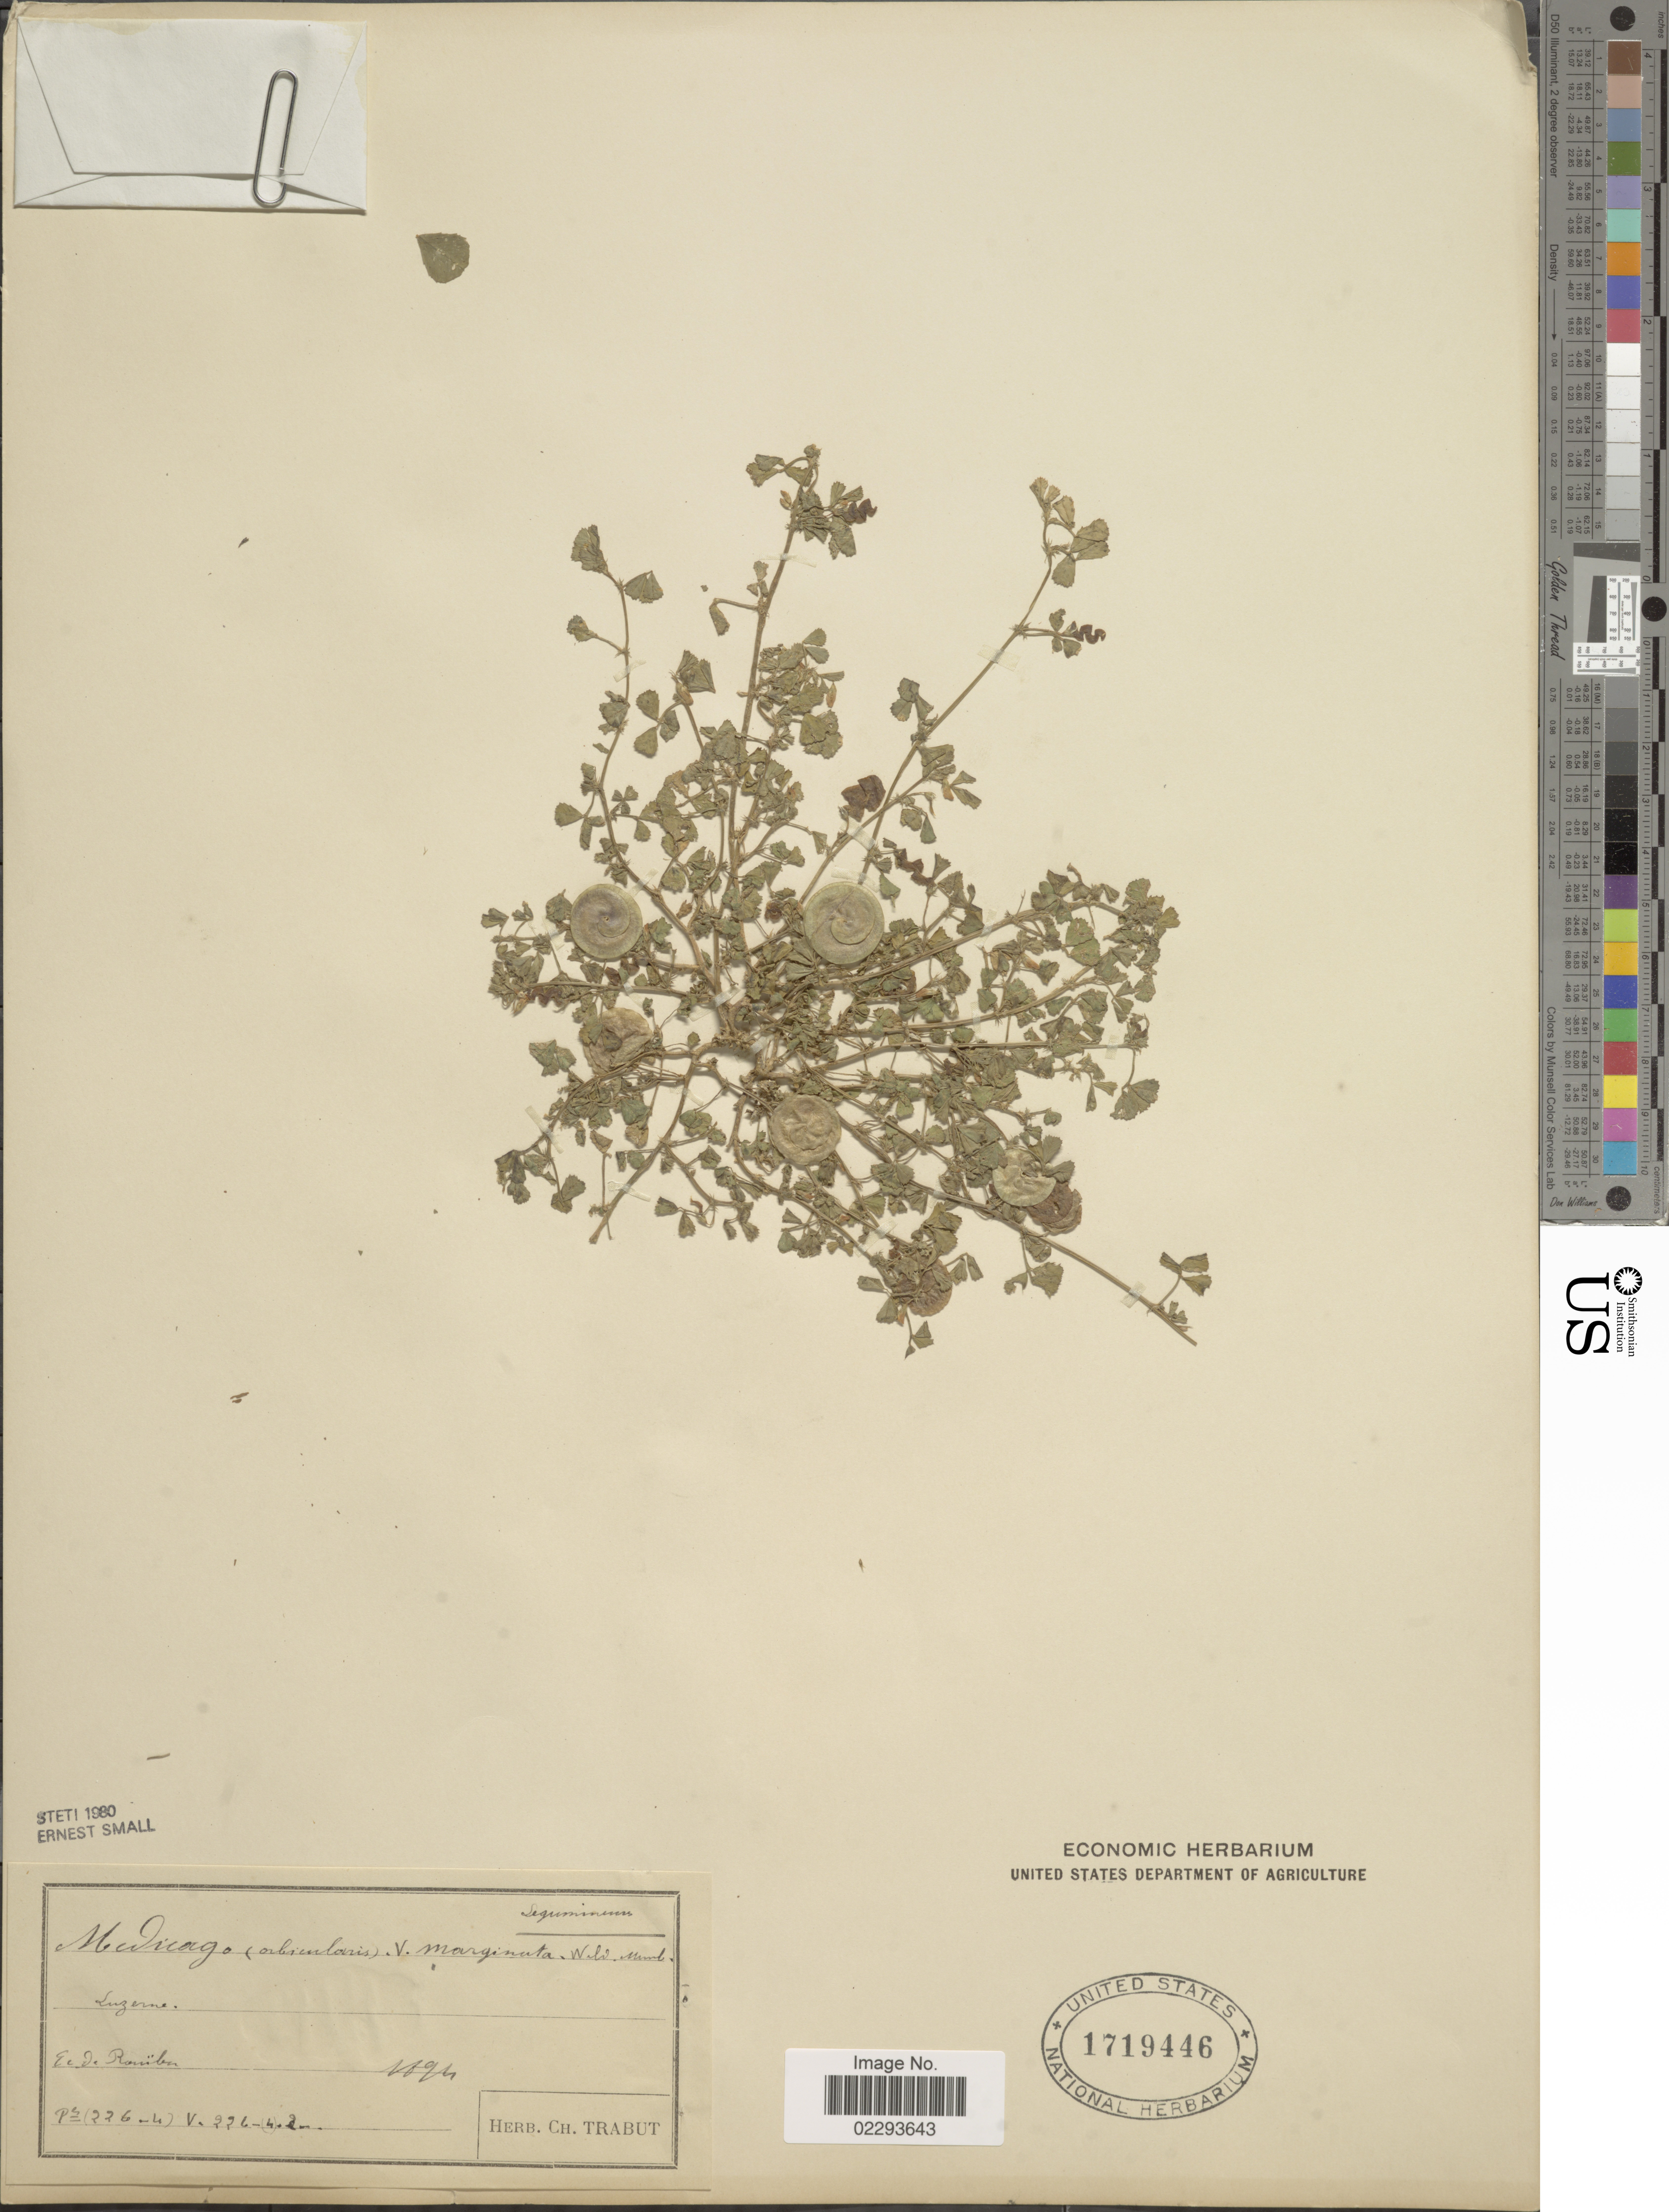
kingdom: Plantae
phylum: Tracheophyta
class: Magnoliopsida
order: Fabales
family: Fabaceae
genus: Medicago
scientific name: Medicago orbicularis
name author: (L.) Bartal.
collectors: Ex herb. Trabut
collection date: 1894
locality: Luzerne [interpreted]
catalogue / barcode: US 17194446